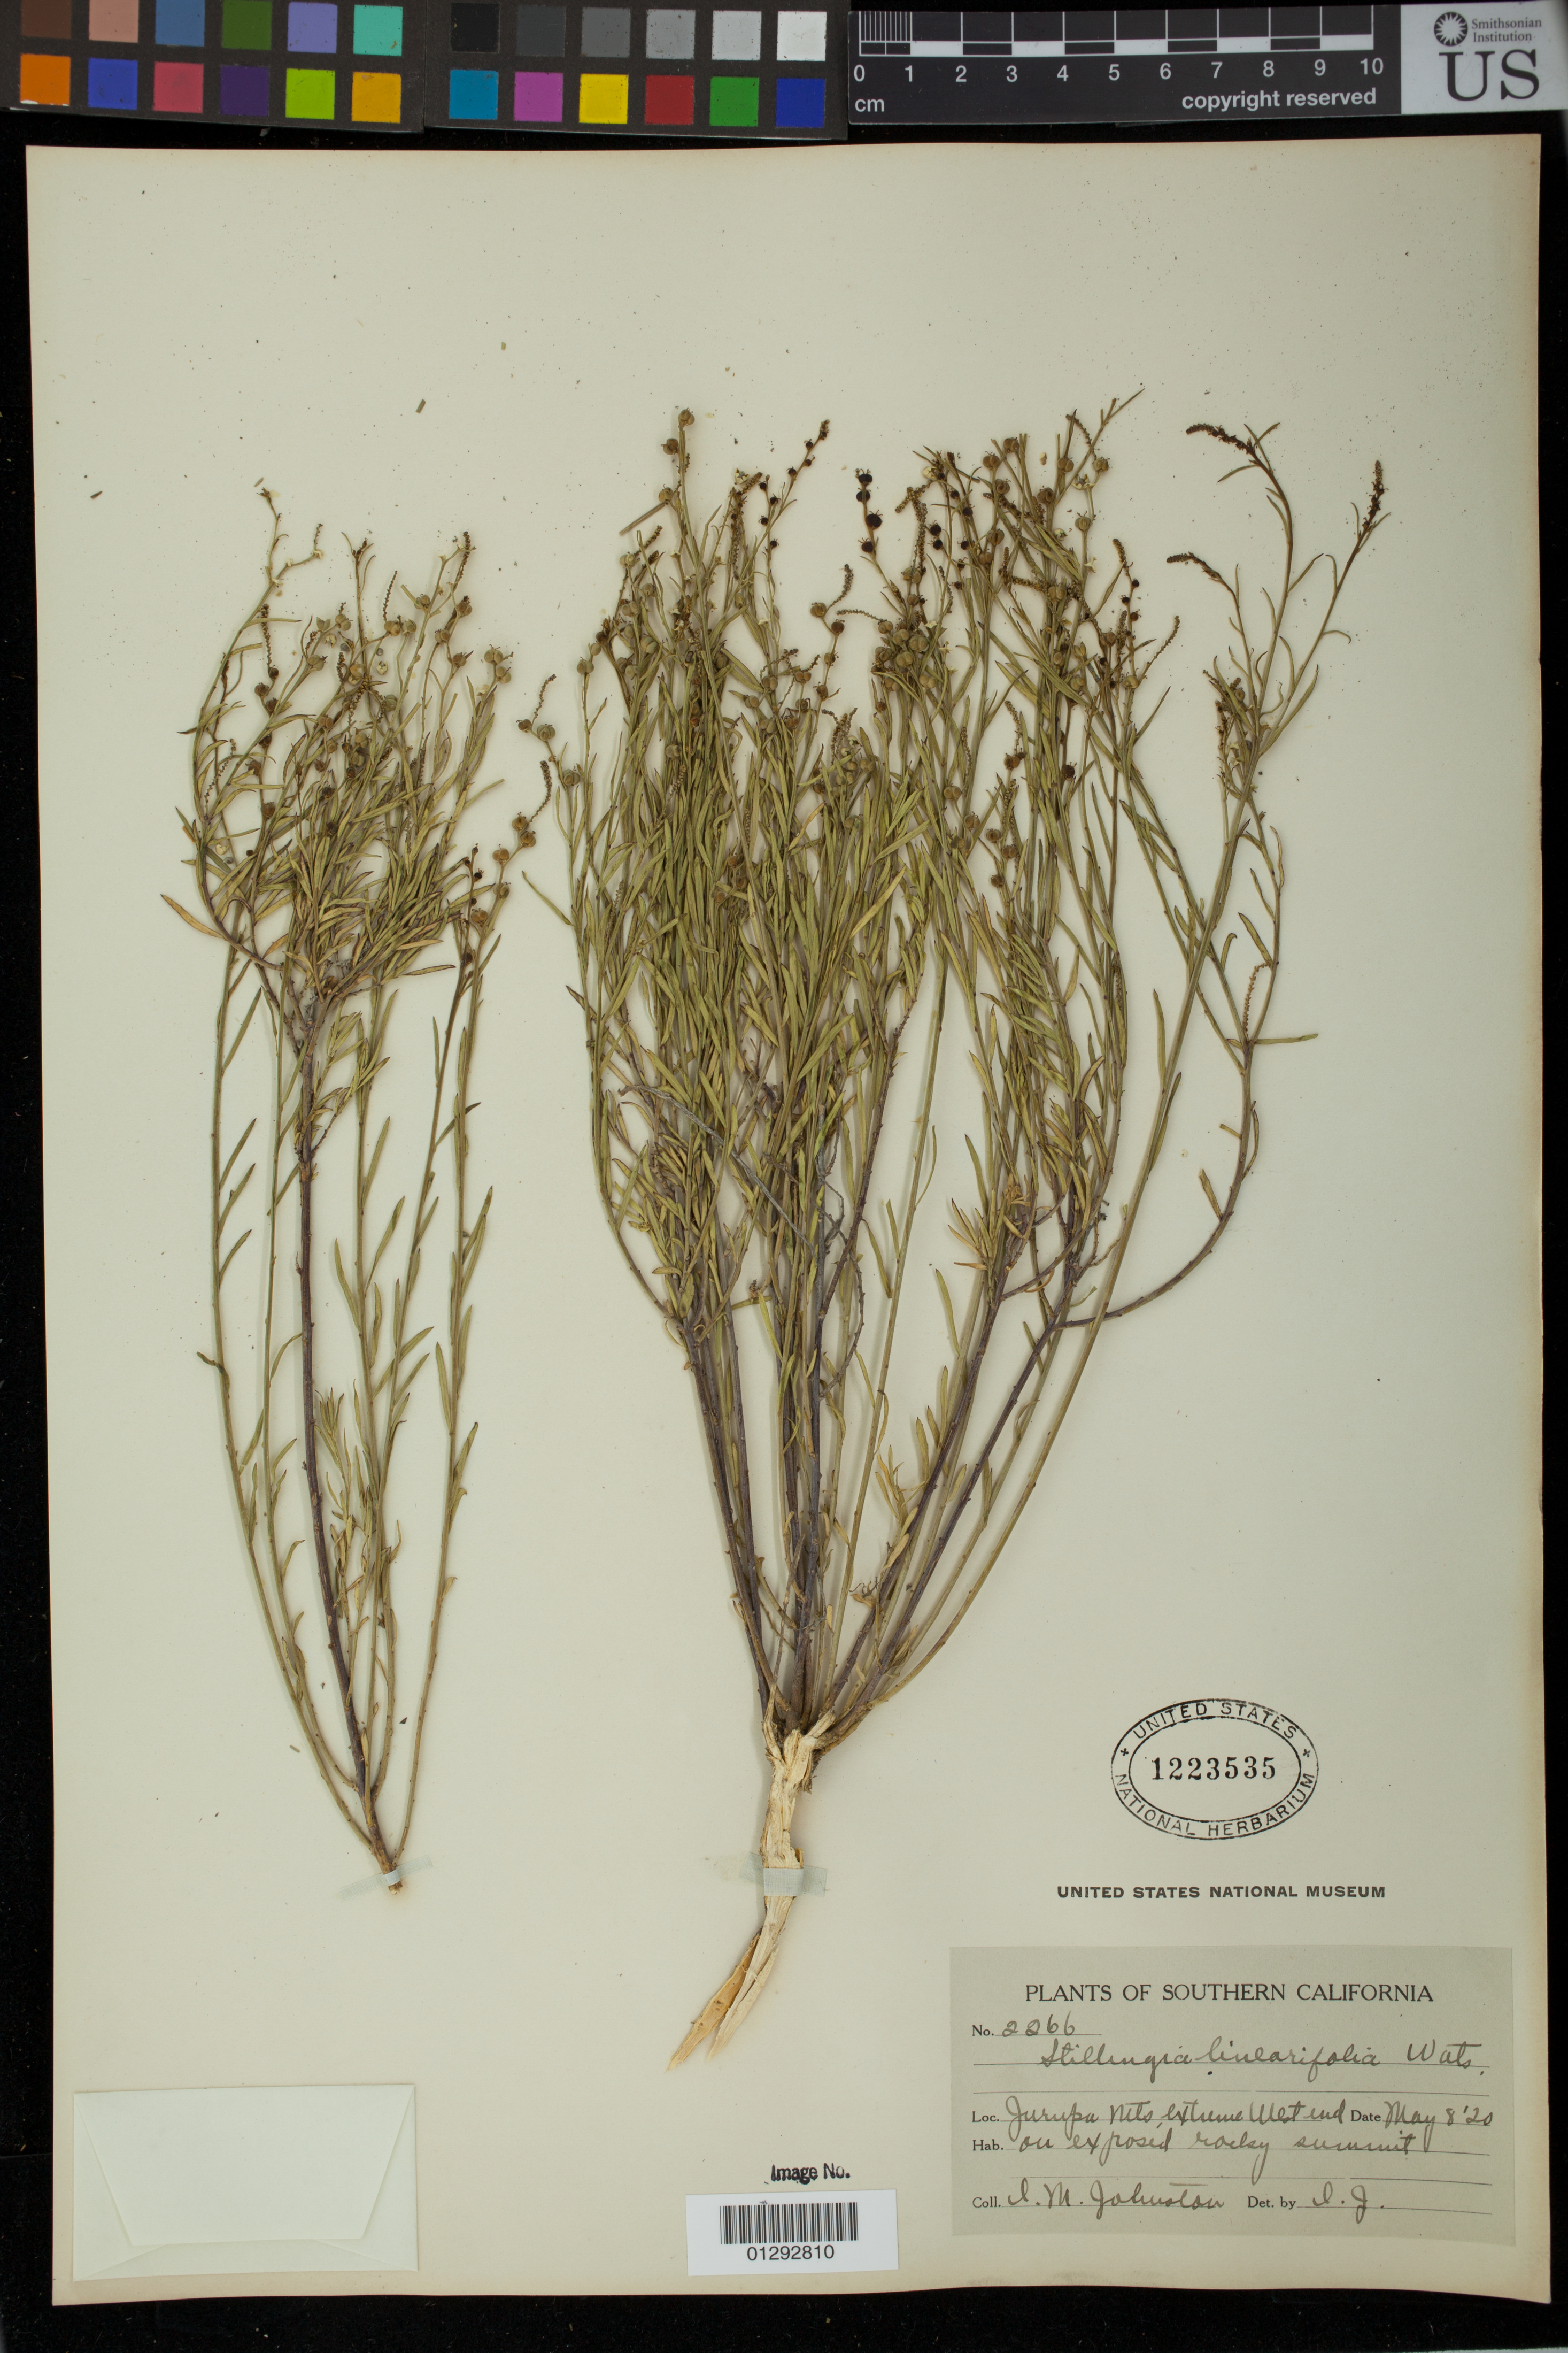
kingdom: Plantae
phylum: Tracheophyta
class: Magnoliopsida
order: Malpighiales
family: Euphorbiaceae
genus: Stillingia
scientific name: Stillingia linearifolia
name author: S. Watson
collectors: I.M. Johnston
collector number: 2266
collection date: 1920-05-08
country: United States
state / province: California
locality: Jurupa Mts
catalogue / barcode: US 1223535